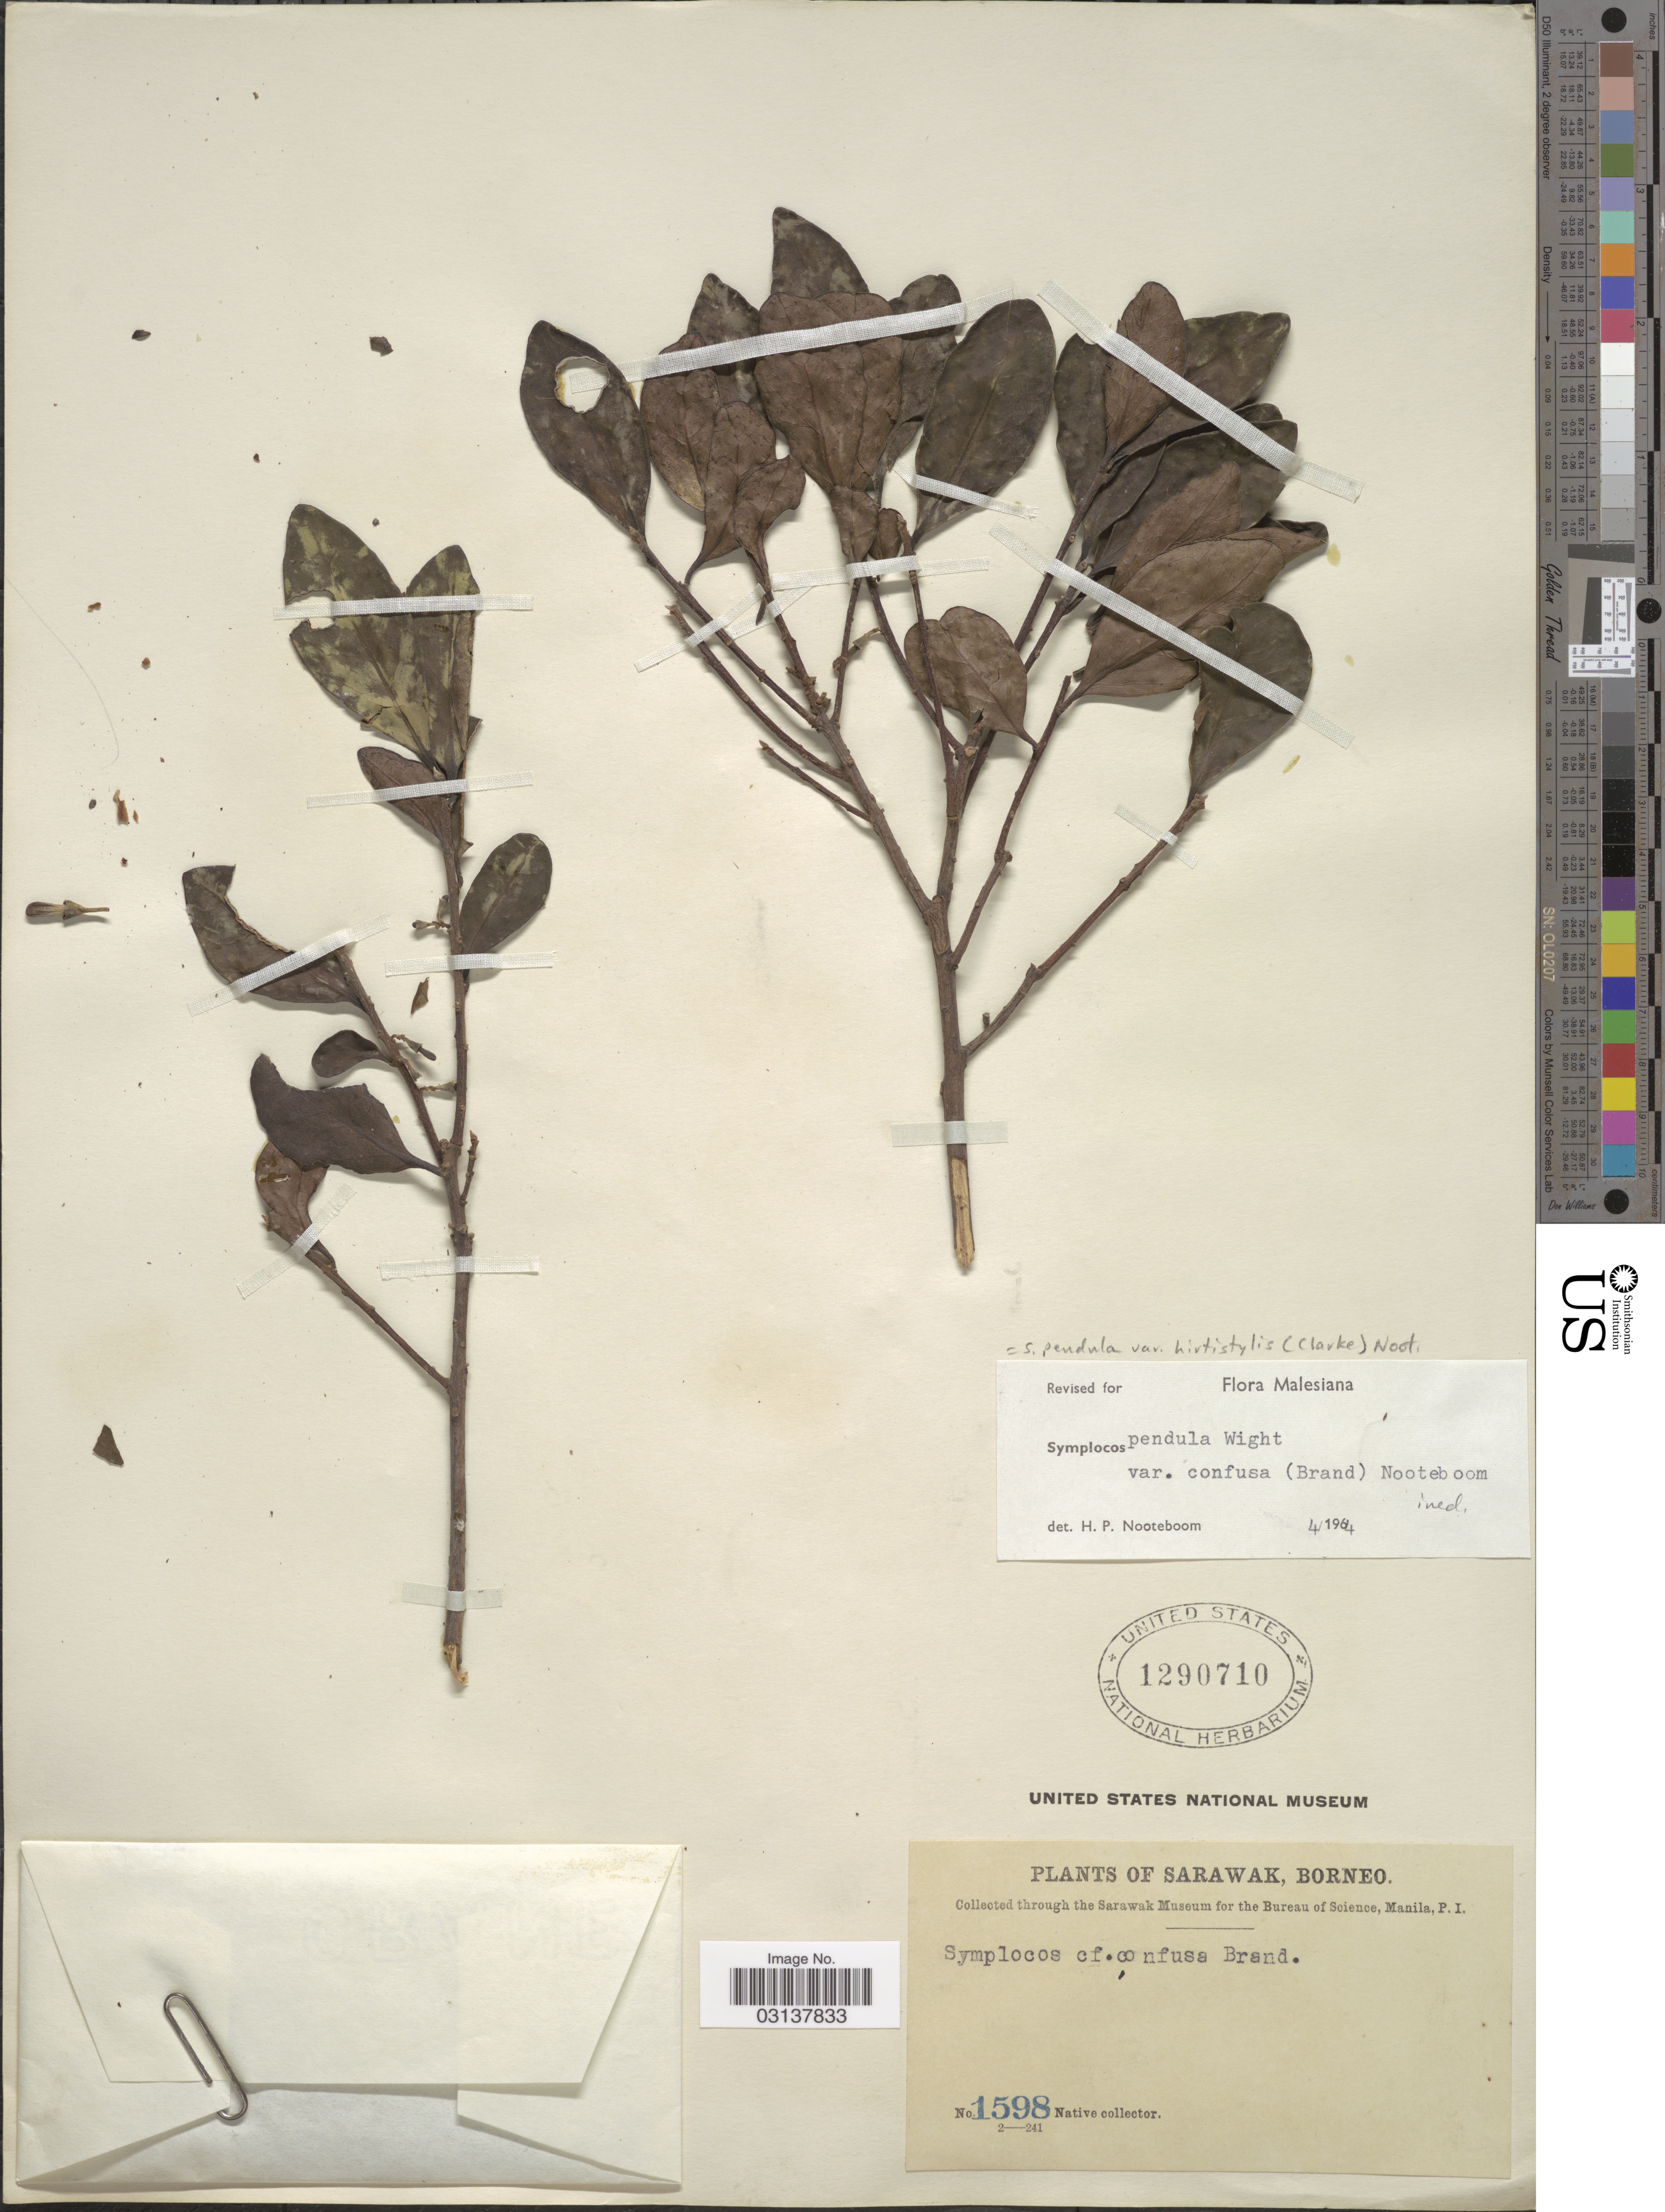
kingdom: Plantae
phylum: Tracheophyta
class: Magnoliopsida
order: Ericales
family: Symplocaceae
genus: Cordyloblaste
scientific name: Cordyloblaste pendula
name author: (Wight) Alston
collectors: Native collector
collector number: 1598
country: Malaysia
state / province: Sarawak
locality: Sarawak, Borneo.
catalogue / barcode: US 1290710